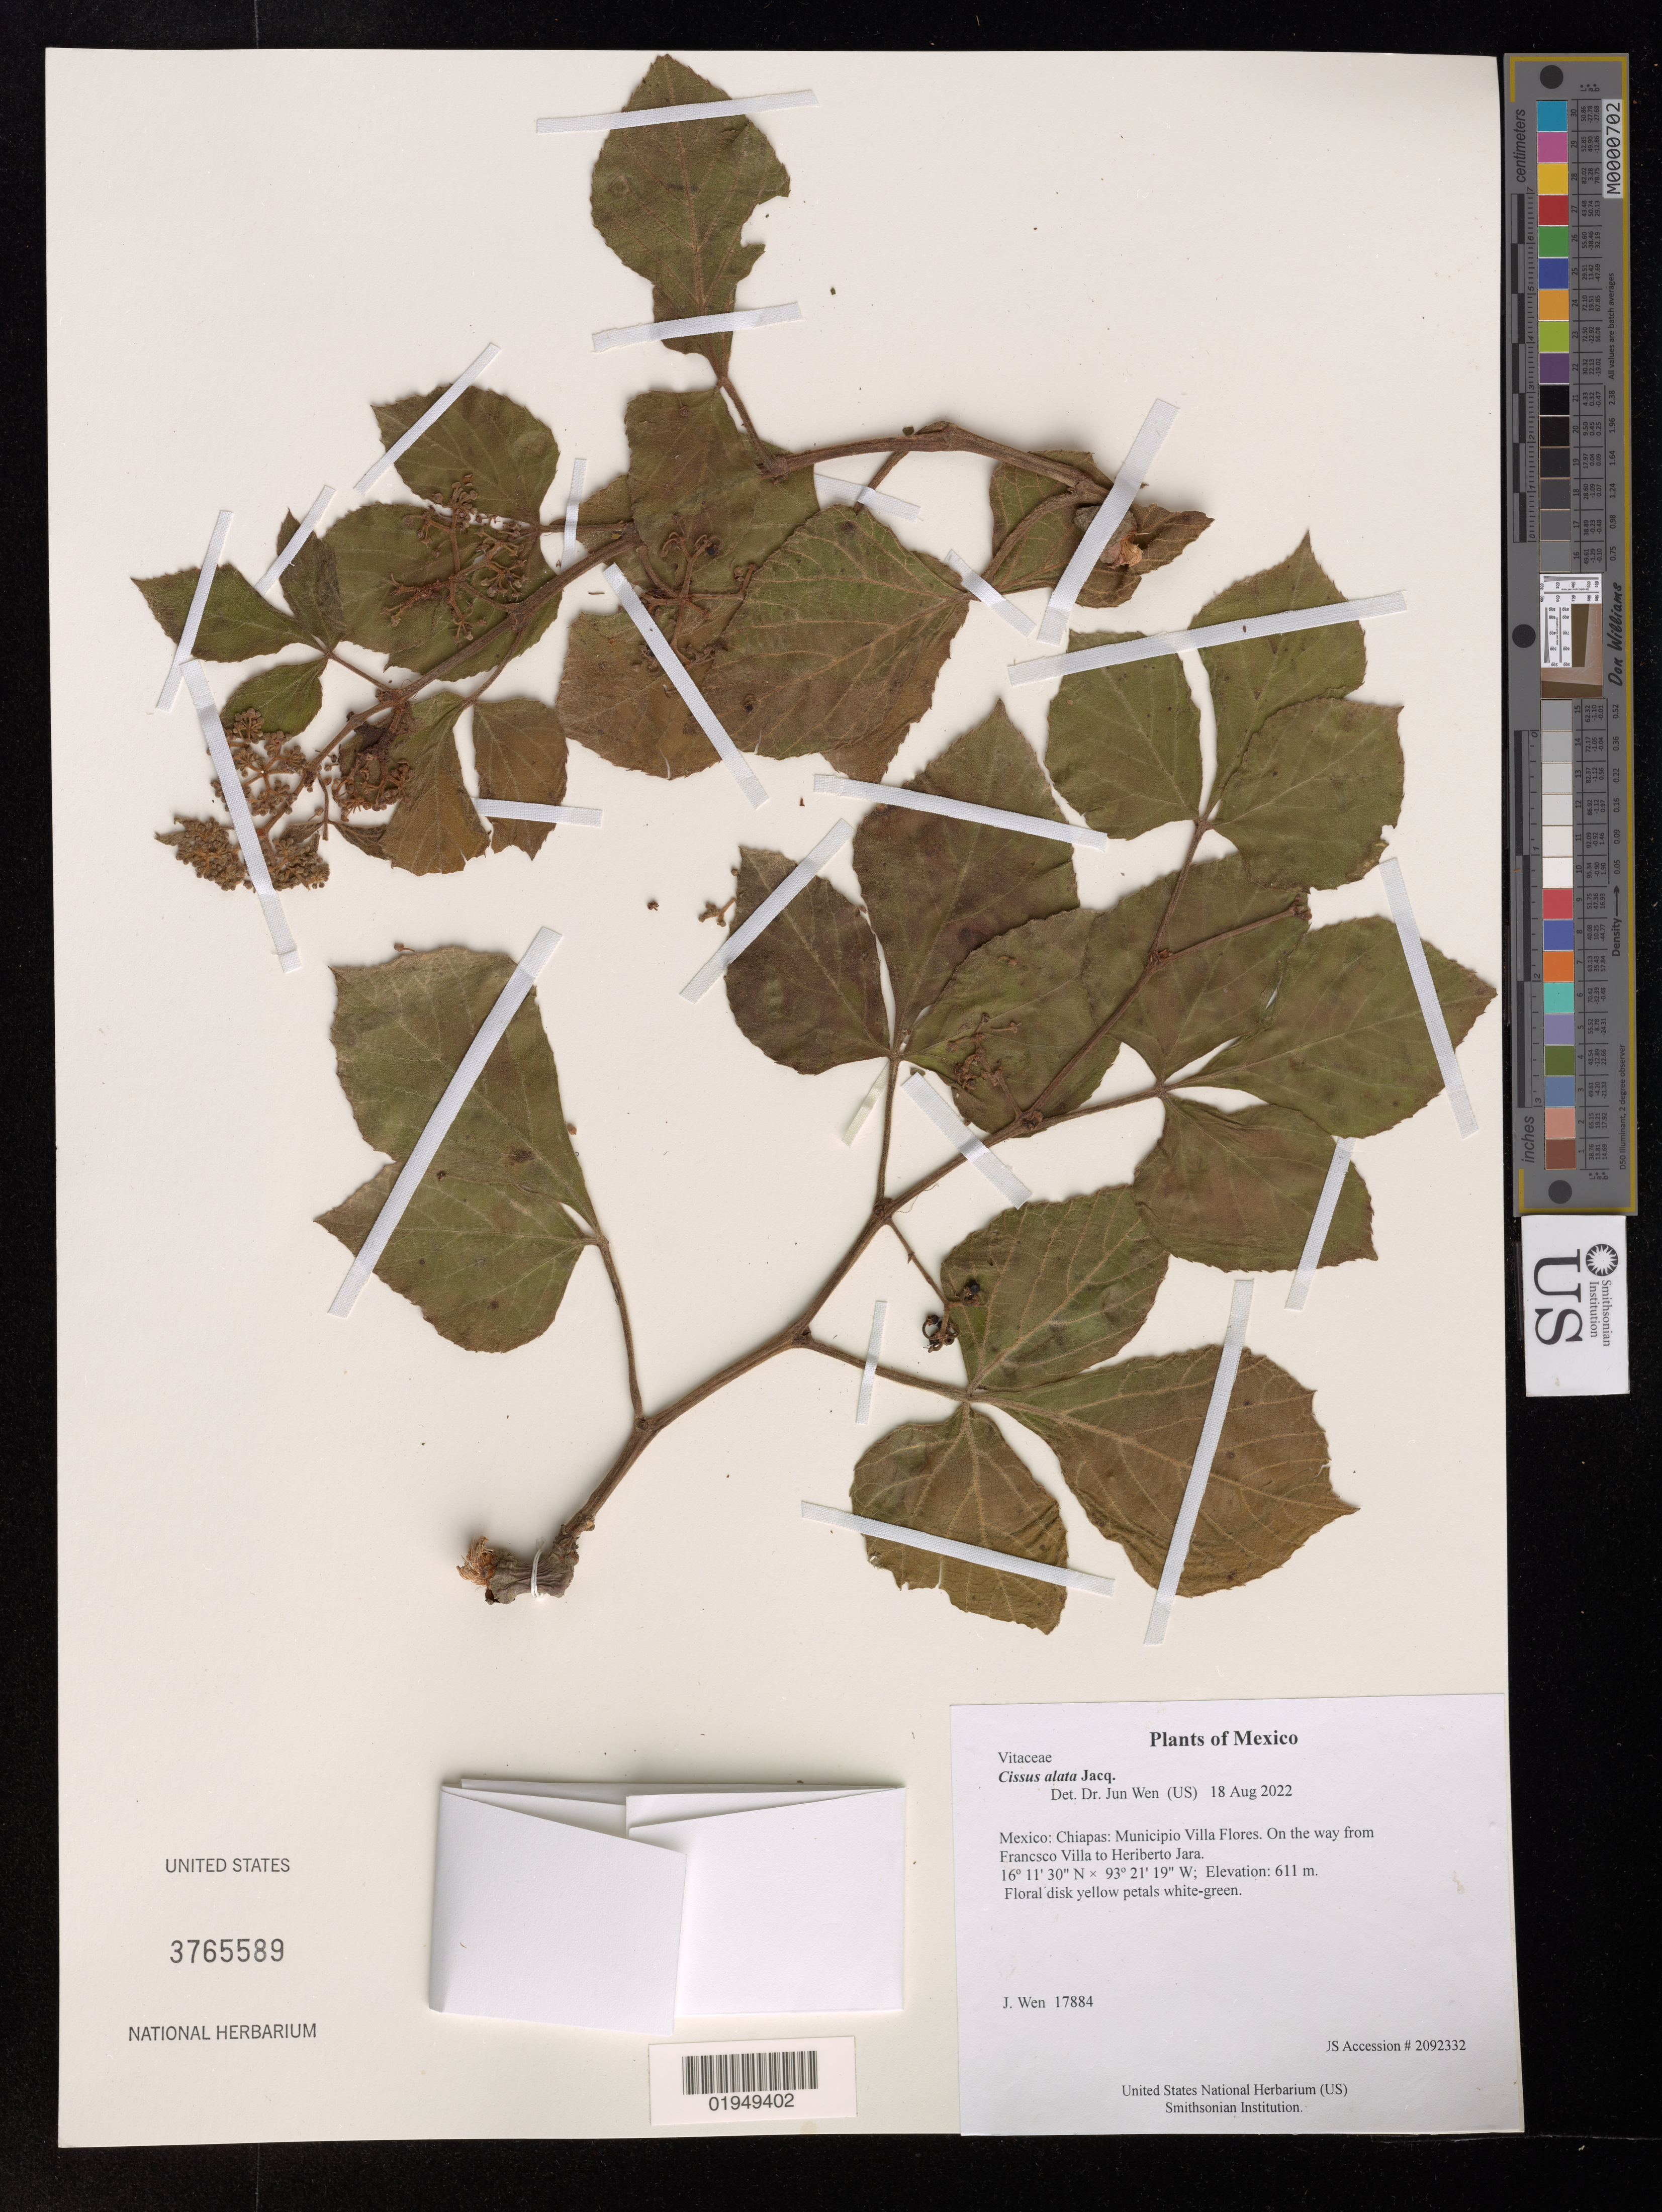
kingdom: Plantae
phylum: Tracheophyta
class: Magnoliopsida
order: Vitales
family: Vitaceae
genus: Cissus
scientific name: Cissus alata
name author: Jacq.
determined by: Wen, Jun, (BOT), Smithsonian Institution - National Museum of Natural History (UNITED STATES)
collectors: J. Wen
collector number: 17884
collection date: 2022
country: Mexico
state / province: Chiapas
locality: Municipio Villa Flores. On the way from Francsco Villa to Heriberto Jara.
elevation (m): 611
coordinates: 16 1130 N, 93 2119 W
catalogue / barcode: US 3765589